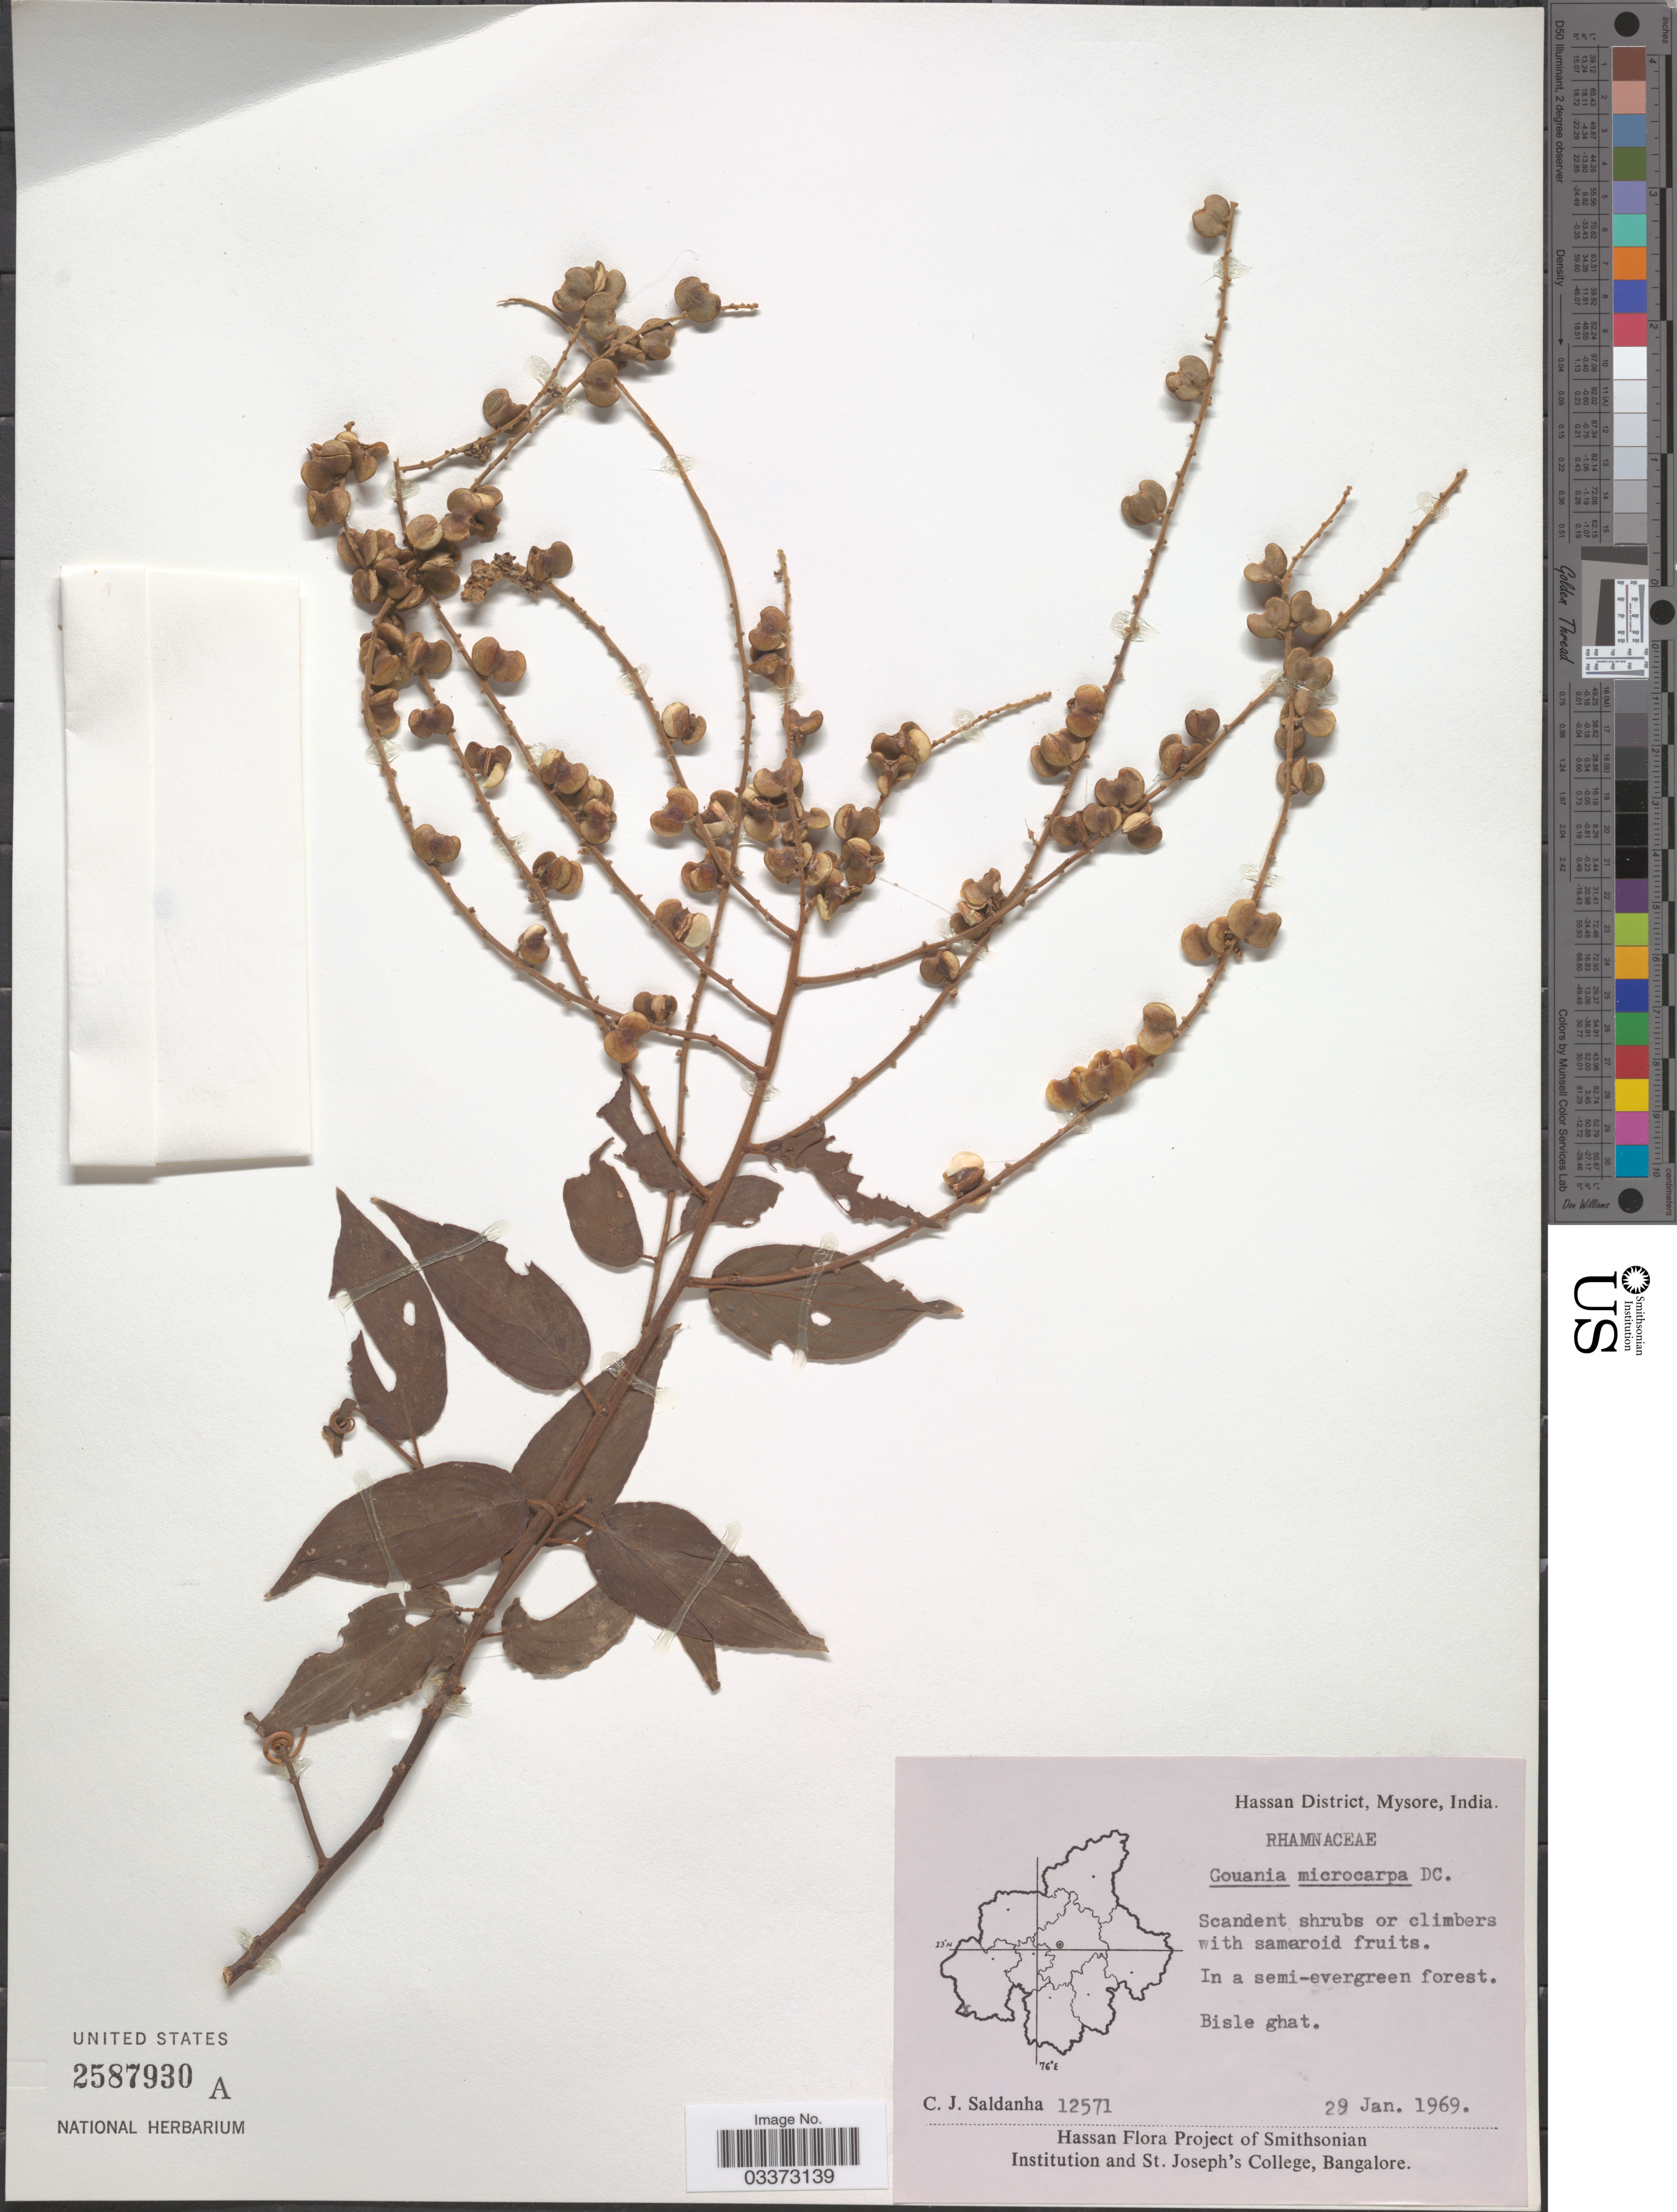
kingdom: Plantae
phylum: Tracheophyta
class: Magnoliopsida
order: Rosales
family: Rhamnaceae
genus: Gouania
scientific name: Gouania microcarpa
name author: DC.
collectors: C. J. Saldanha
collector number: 12571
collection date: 1969-01-29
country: India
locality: Hassan District, Mysore. In a semi-evergreen forest. Bisle ghat.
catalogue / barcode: US 2587930A